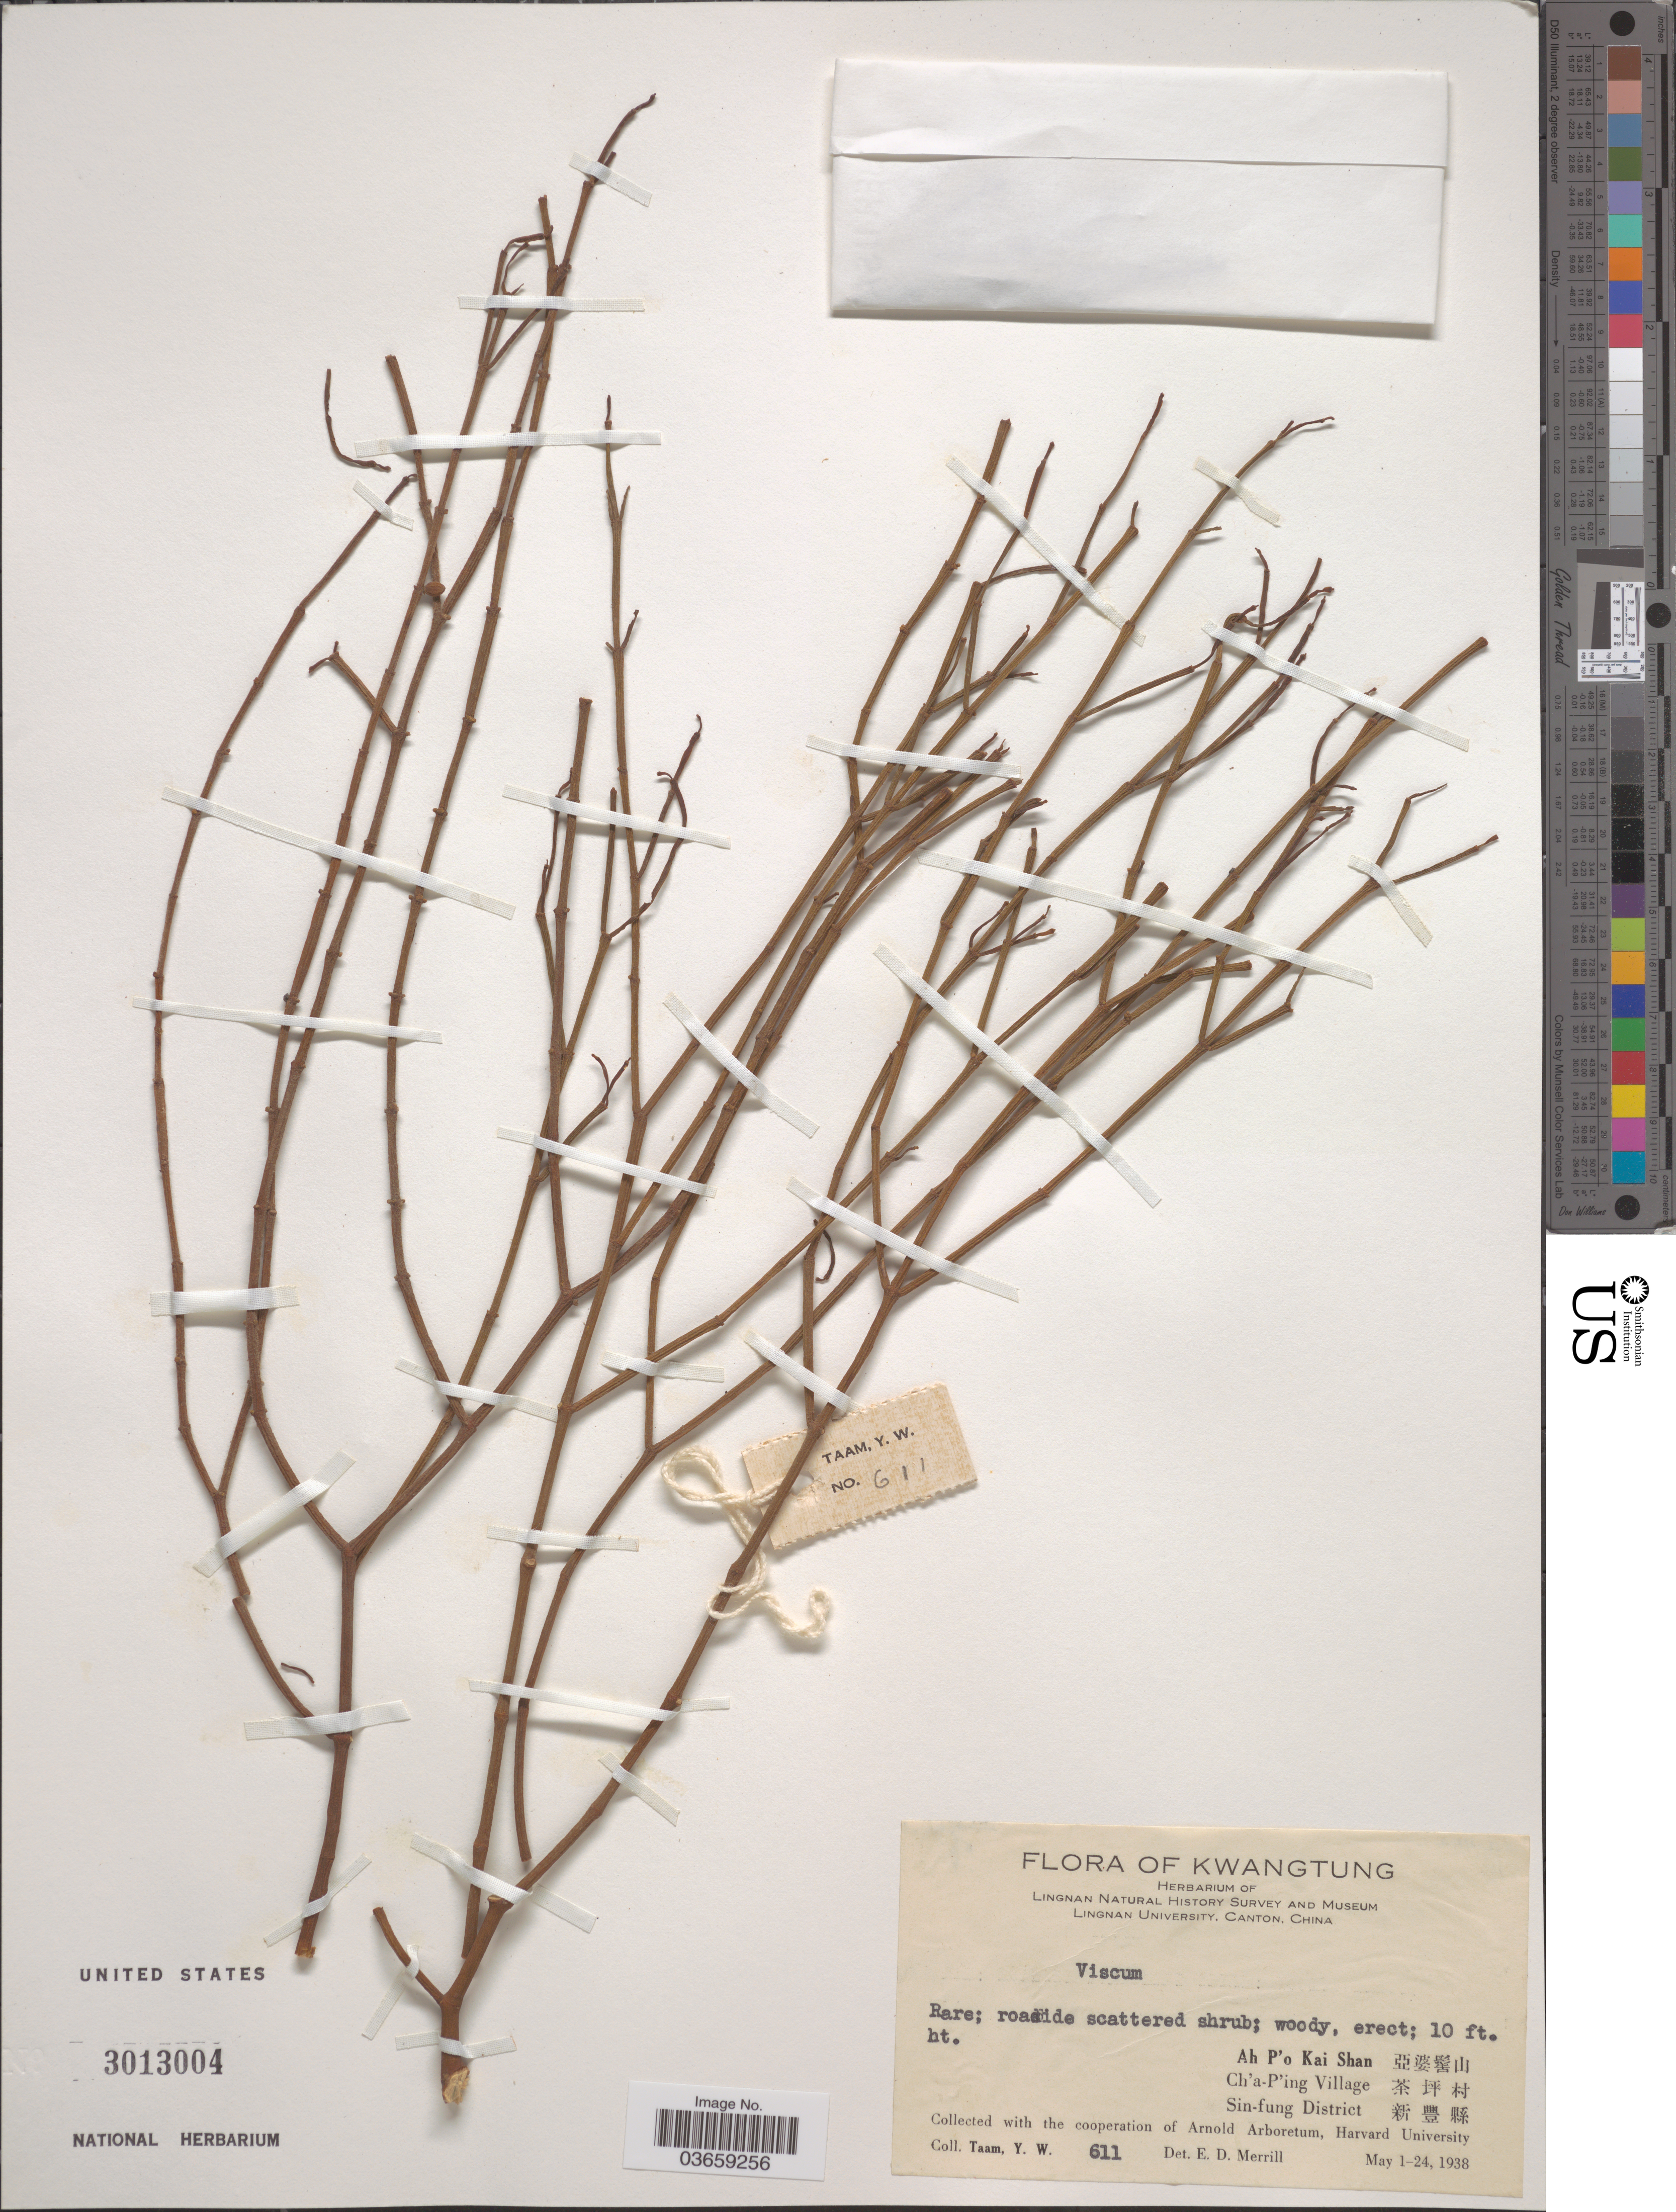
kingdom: Plantae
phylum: Tracheophyta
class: Magnoliopsida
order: Santalales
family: Viscaceae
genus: Viscum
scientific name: Viscum sp.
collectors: Y. W. Taam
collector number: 611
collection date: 1938-05-01/1938-05-24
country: China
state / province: Guangdong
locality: Kwangtung. Ah P'o Kai Shan X. Ch'a-P'ing Village X. Sin-fung District X.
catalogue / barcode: US 3013004